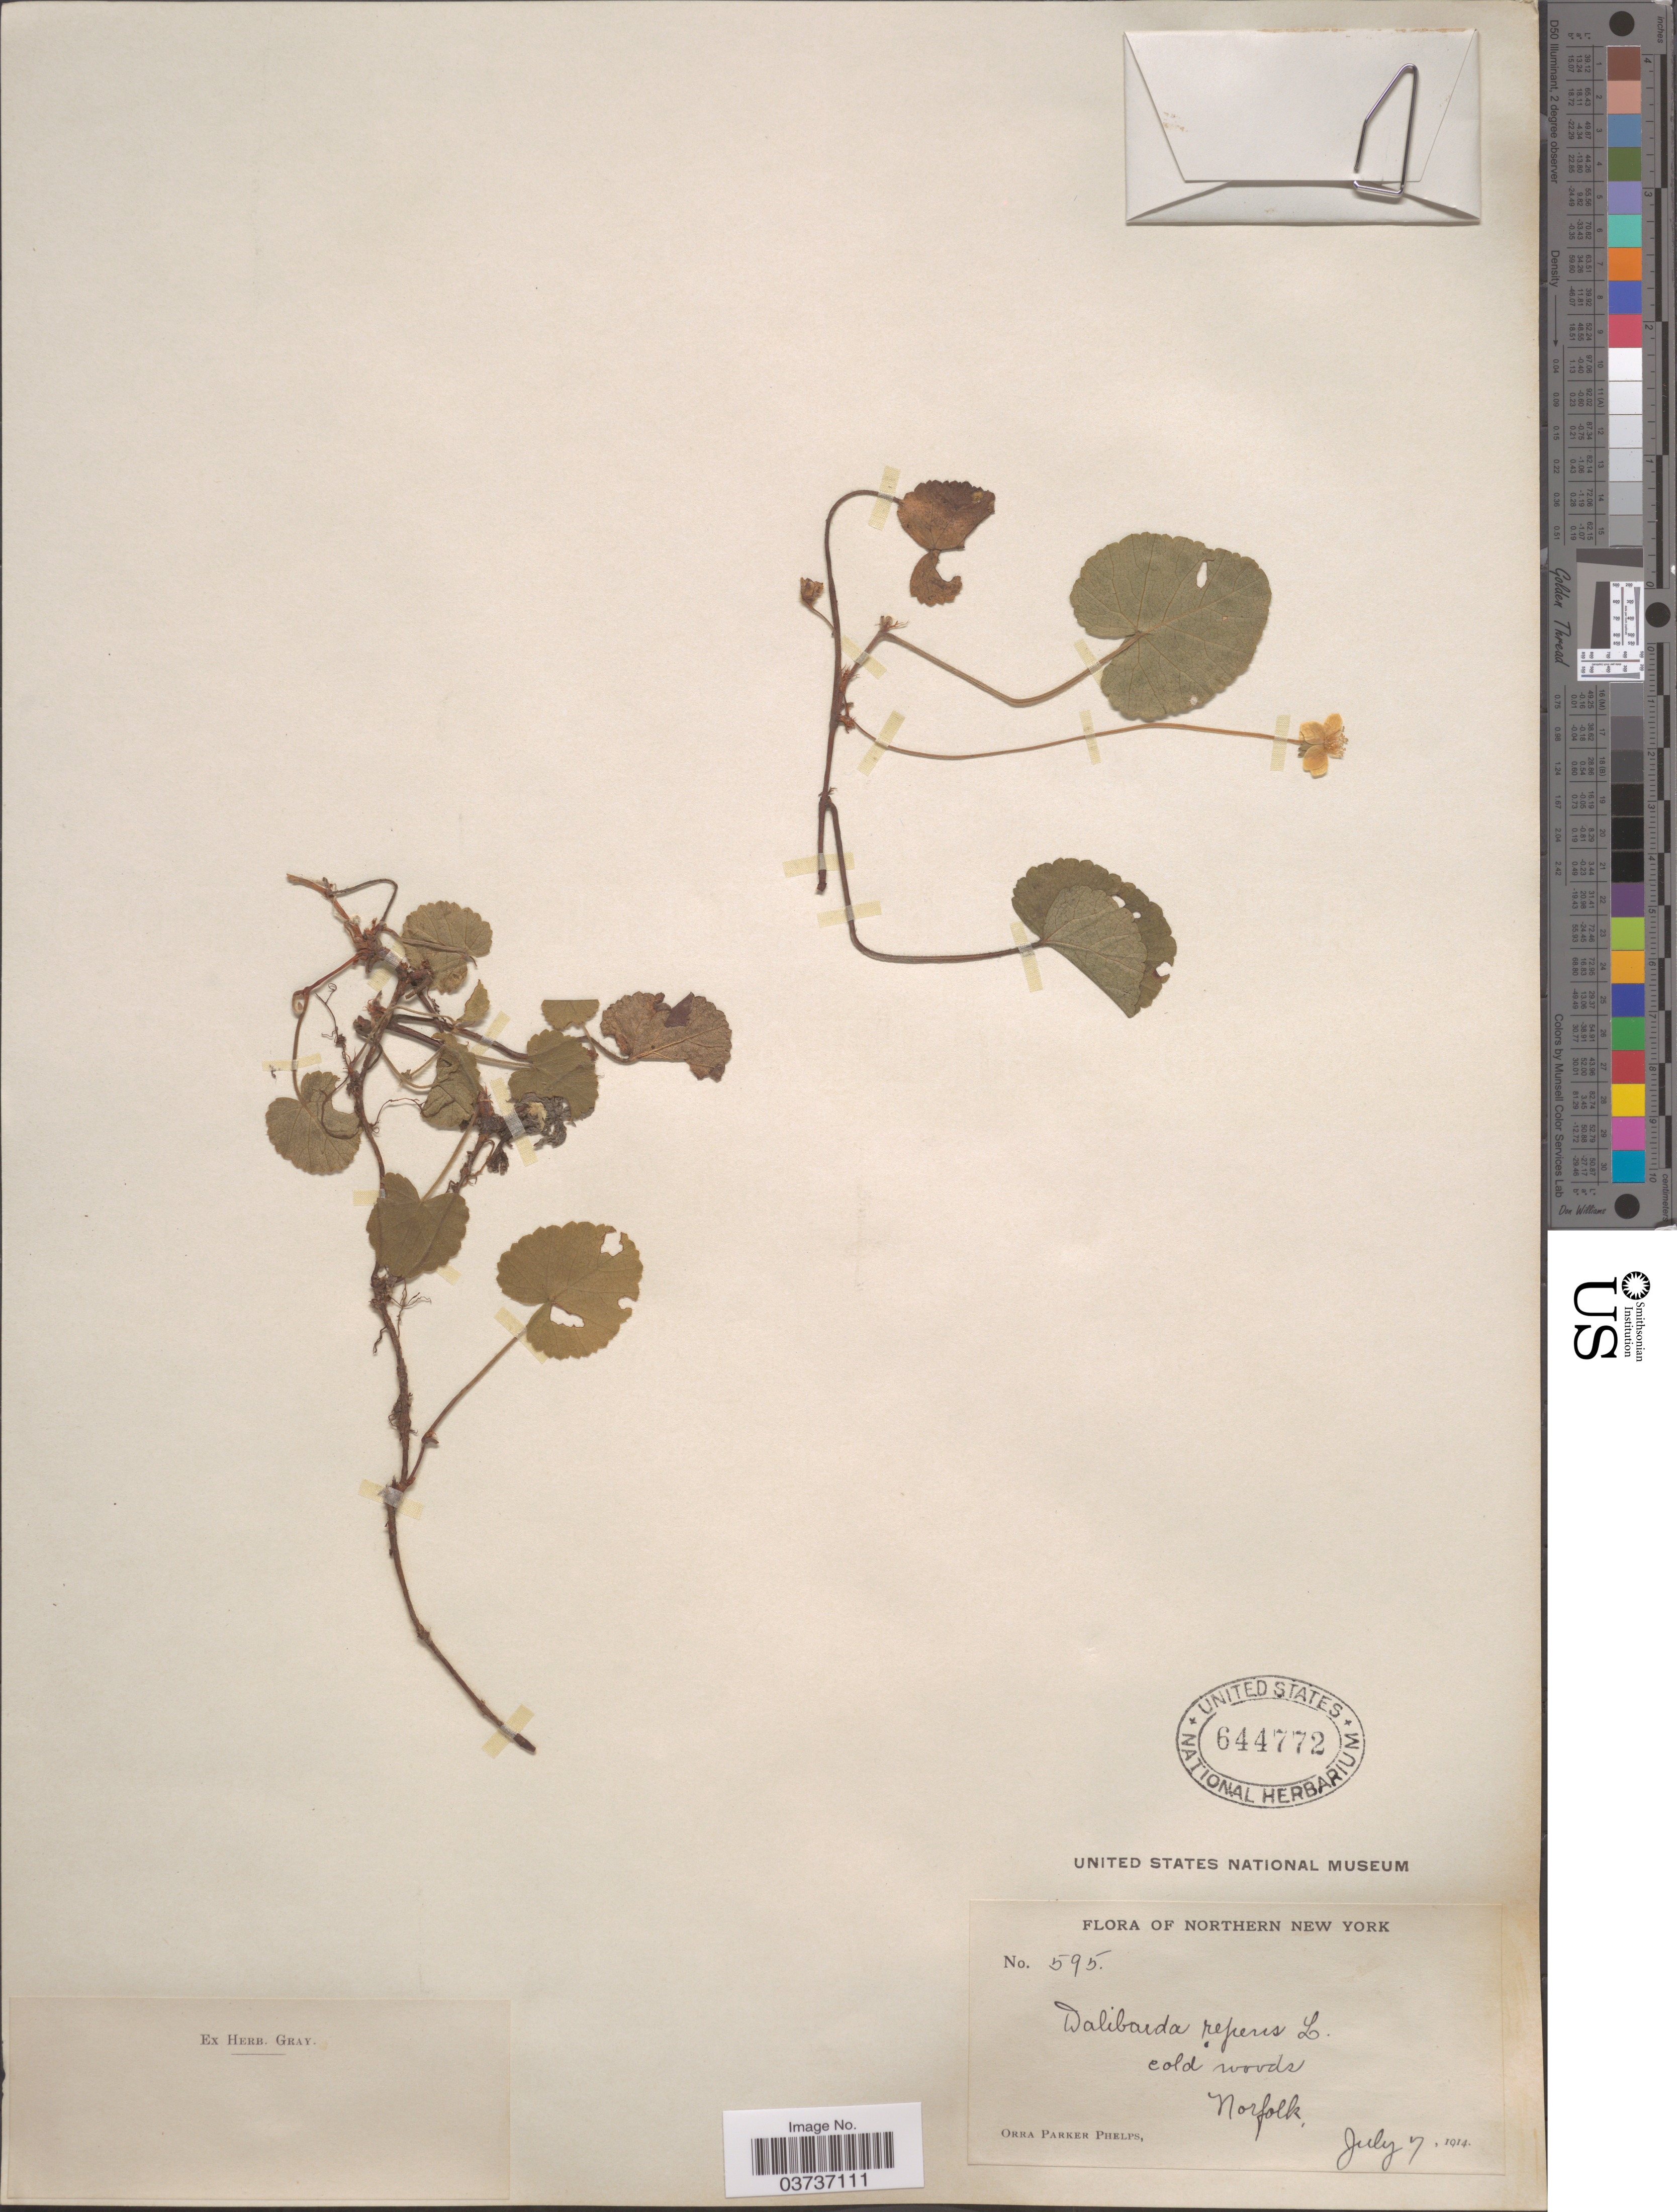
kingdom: Plantae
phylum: Tracheophyta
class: Magnoliopsida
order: Rosales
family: Rosaceae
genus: Dalibarda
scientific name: Dalibarda repens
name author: L.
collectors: O. P. Phelps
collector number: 595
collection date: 1914-07-07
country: United States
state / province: New York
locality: Northern New York. Norfolk.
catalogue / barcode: US 644772